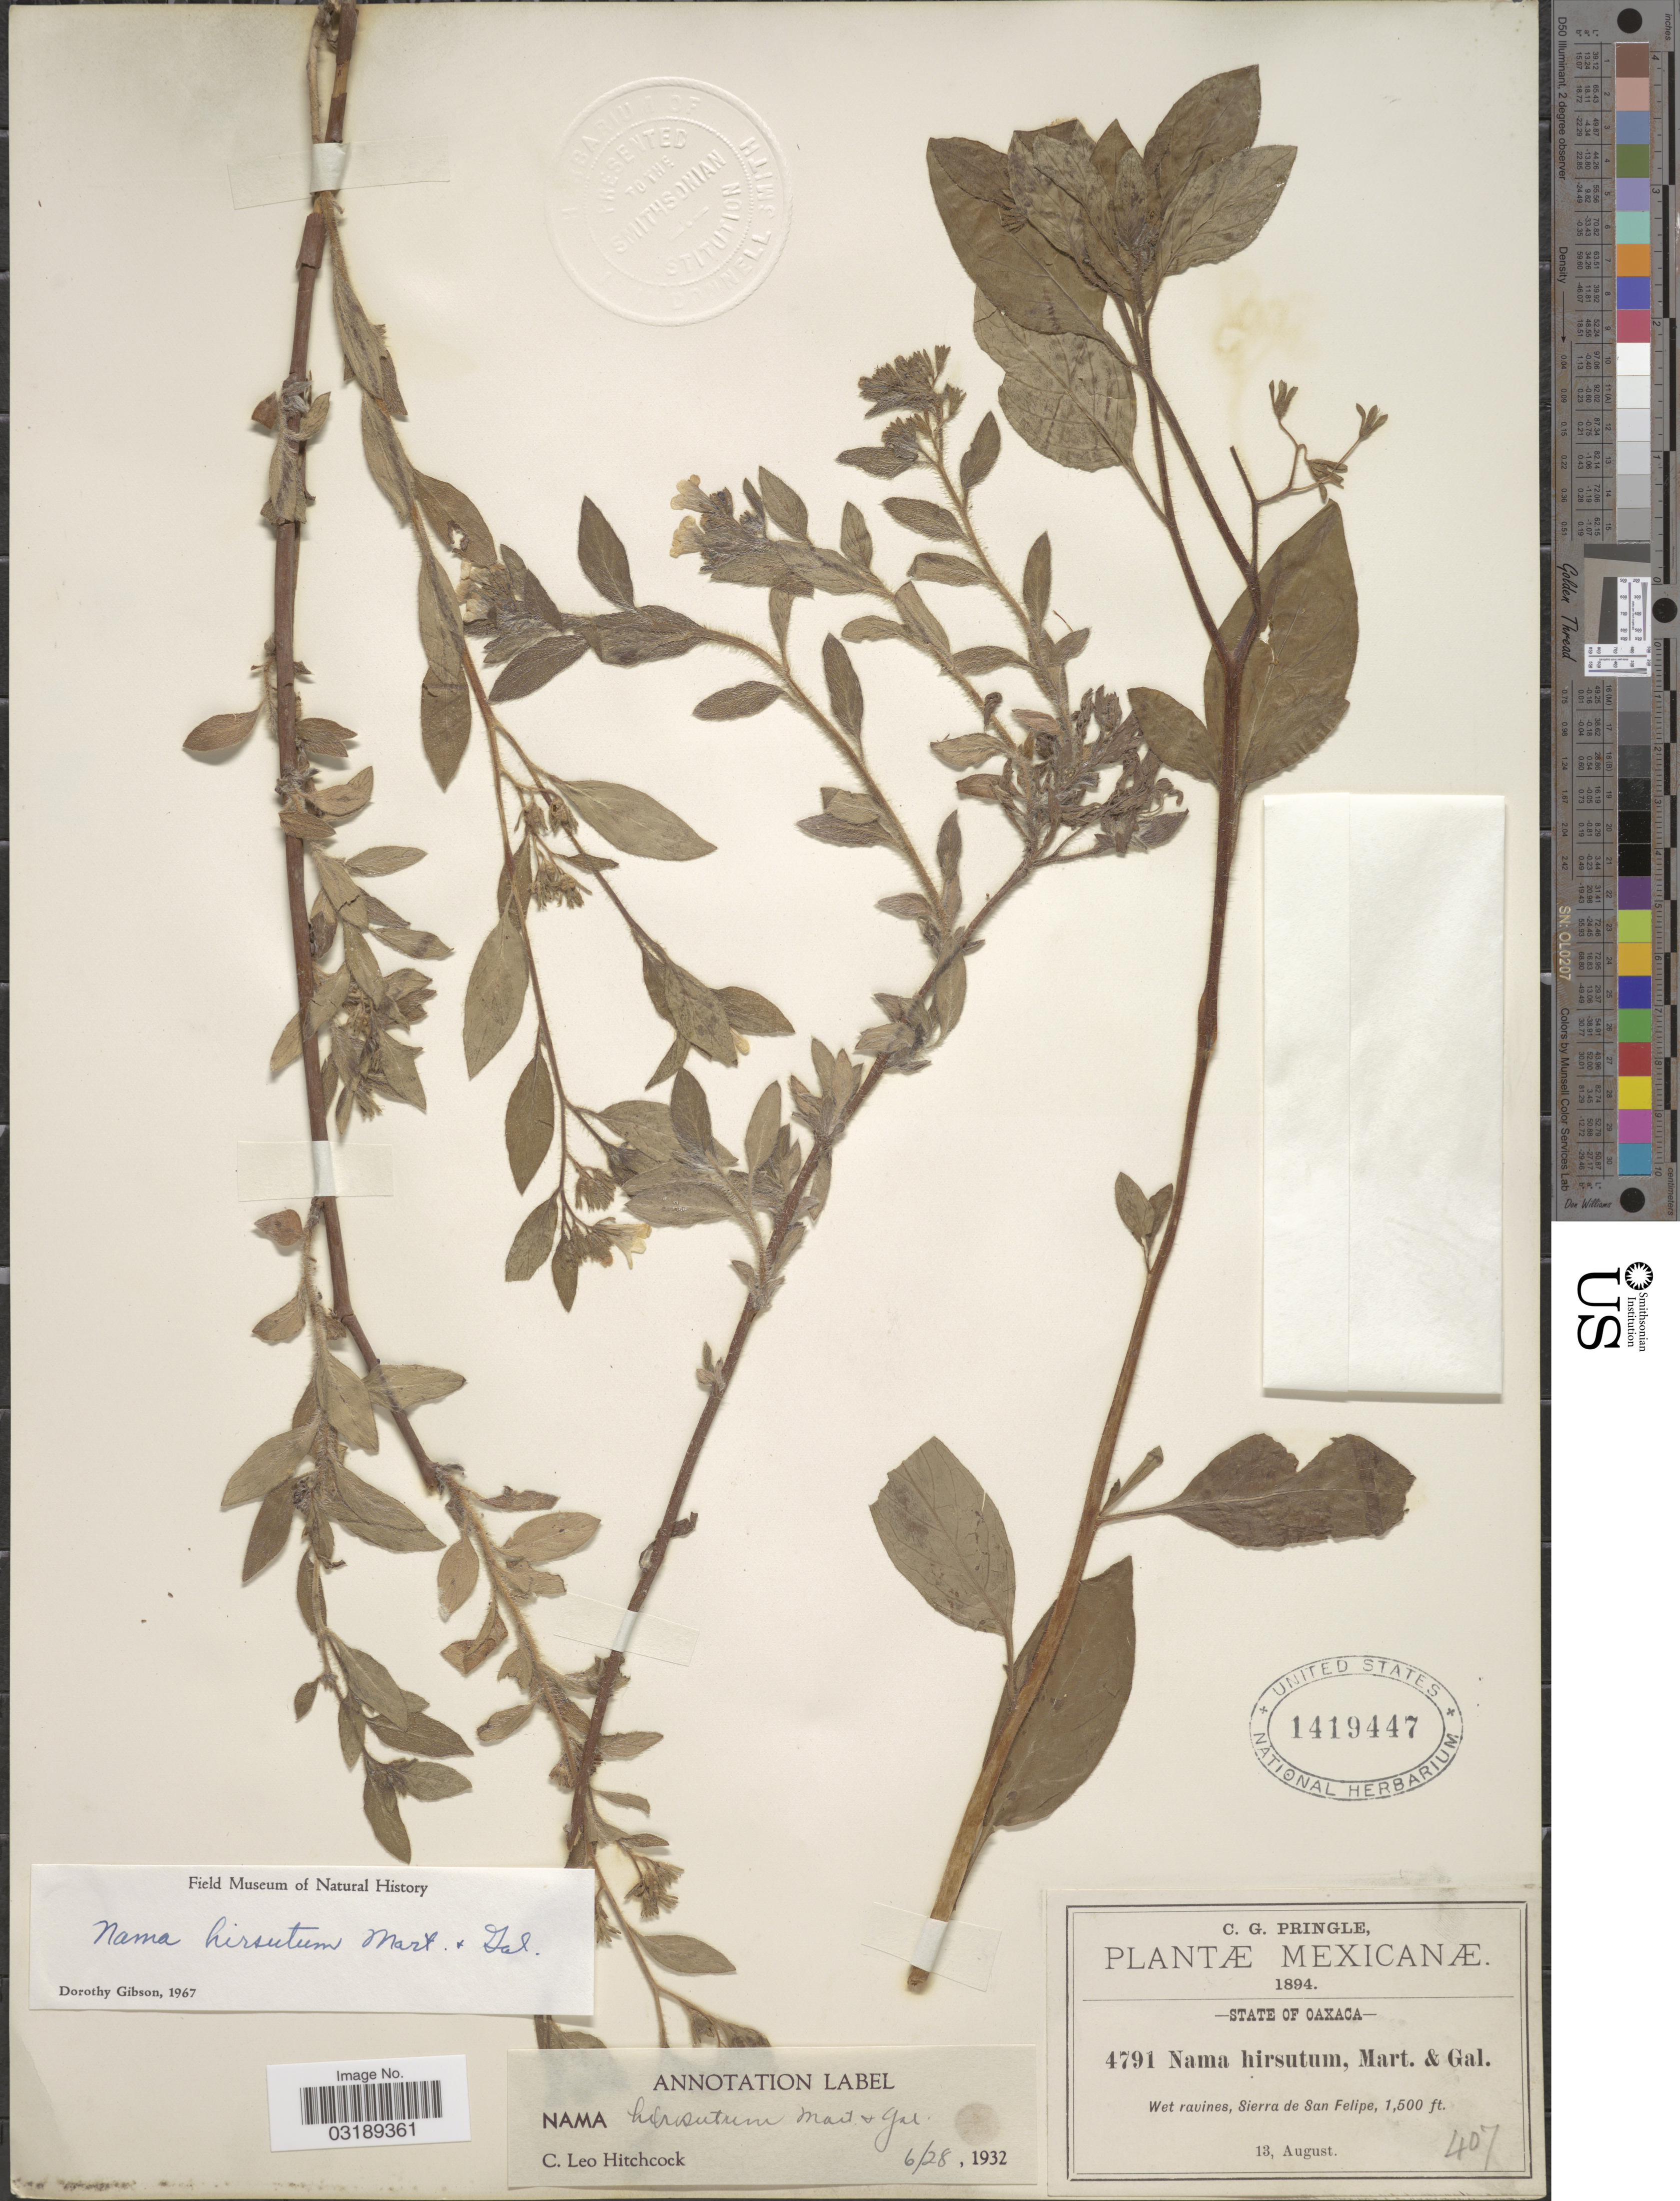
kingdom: Plantae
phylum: Tracheophyta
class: Magnoliopsida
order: Boraginales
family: Namaceae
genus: Nama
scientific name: Nama hirsuta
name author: M. Martens & Galeotti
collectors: C. G. Pringle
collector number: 4791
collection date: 1894-08-13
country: Mexico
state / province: Oaxaca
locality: Wet ravines, Sierra de San Felipe.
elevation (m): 457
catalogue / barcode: US 1419447